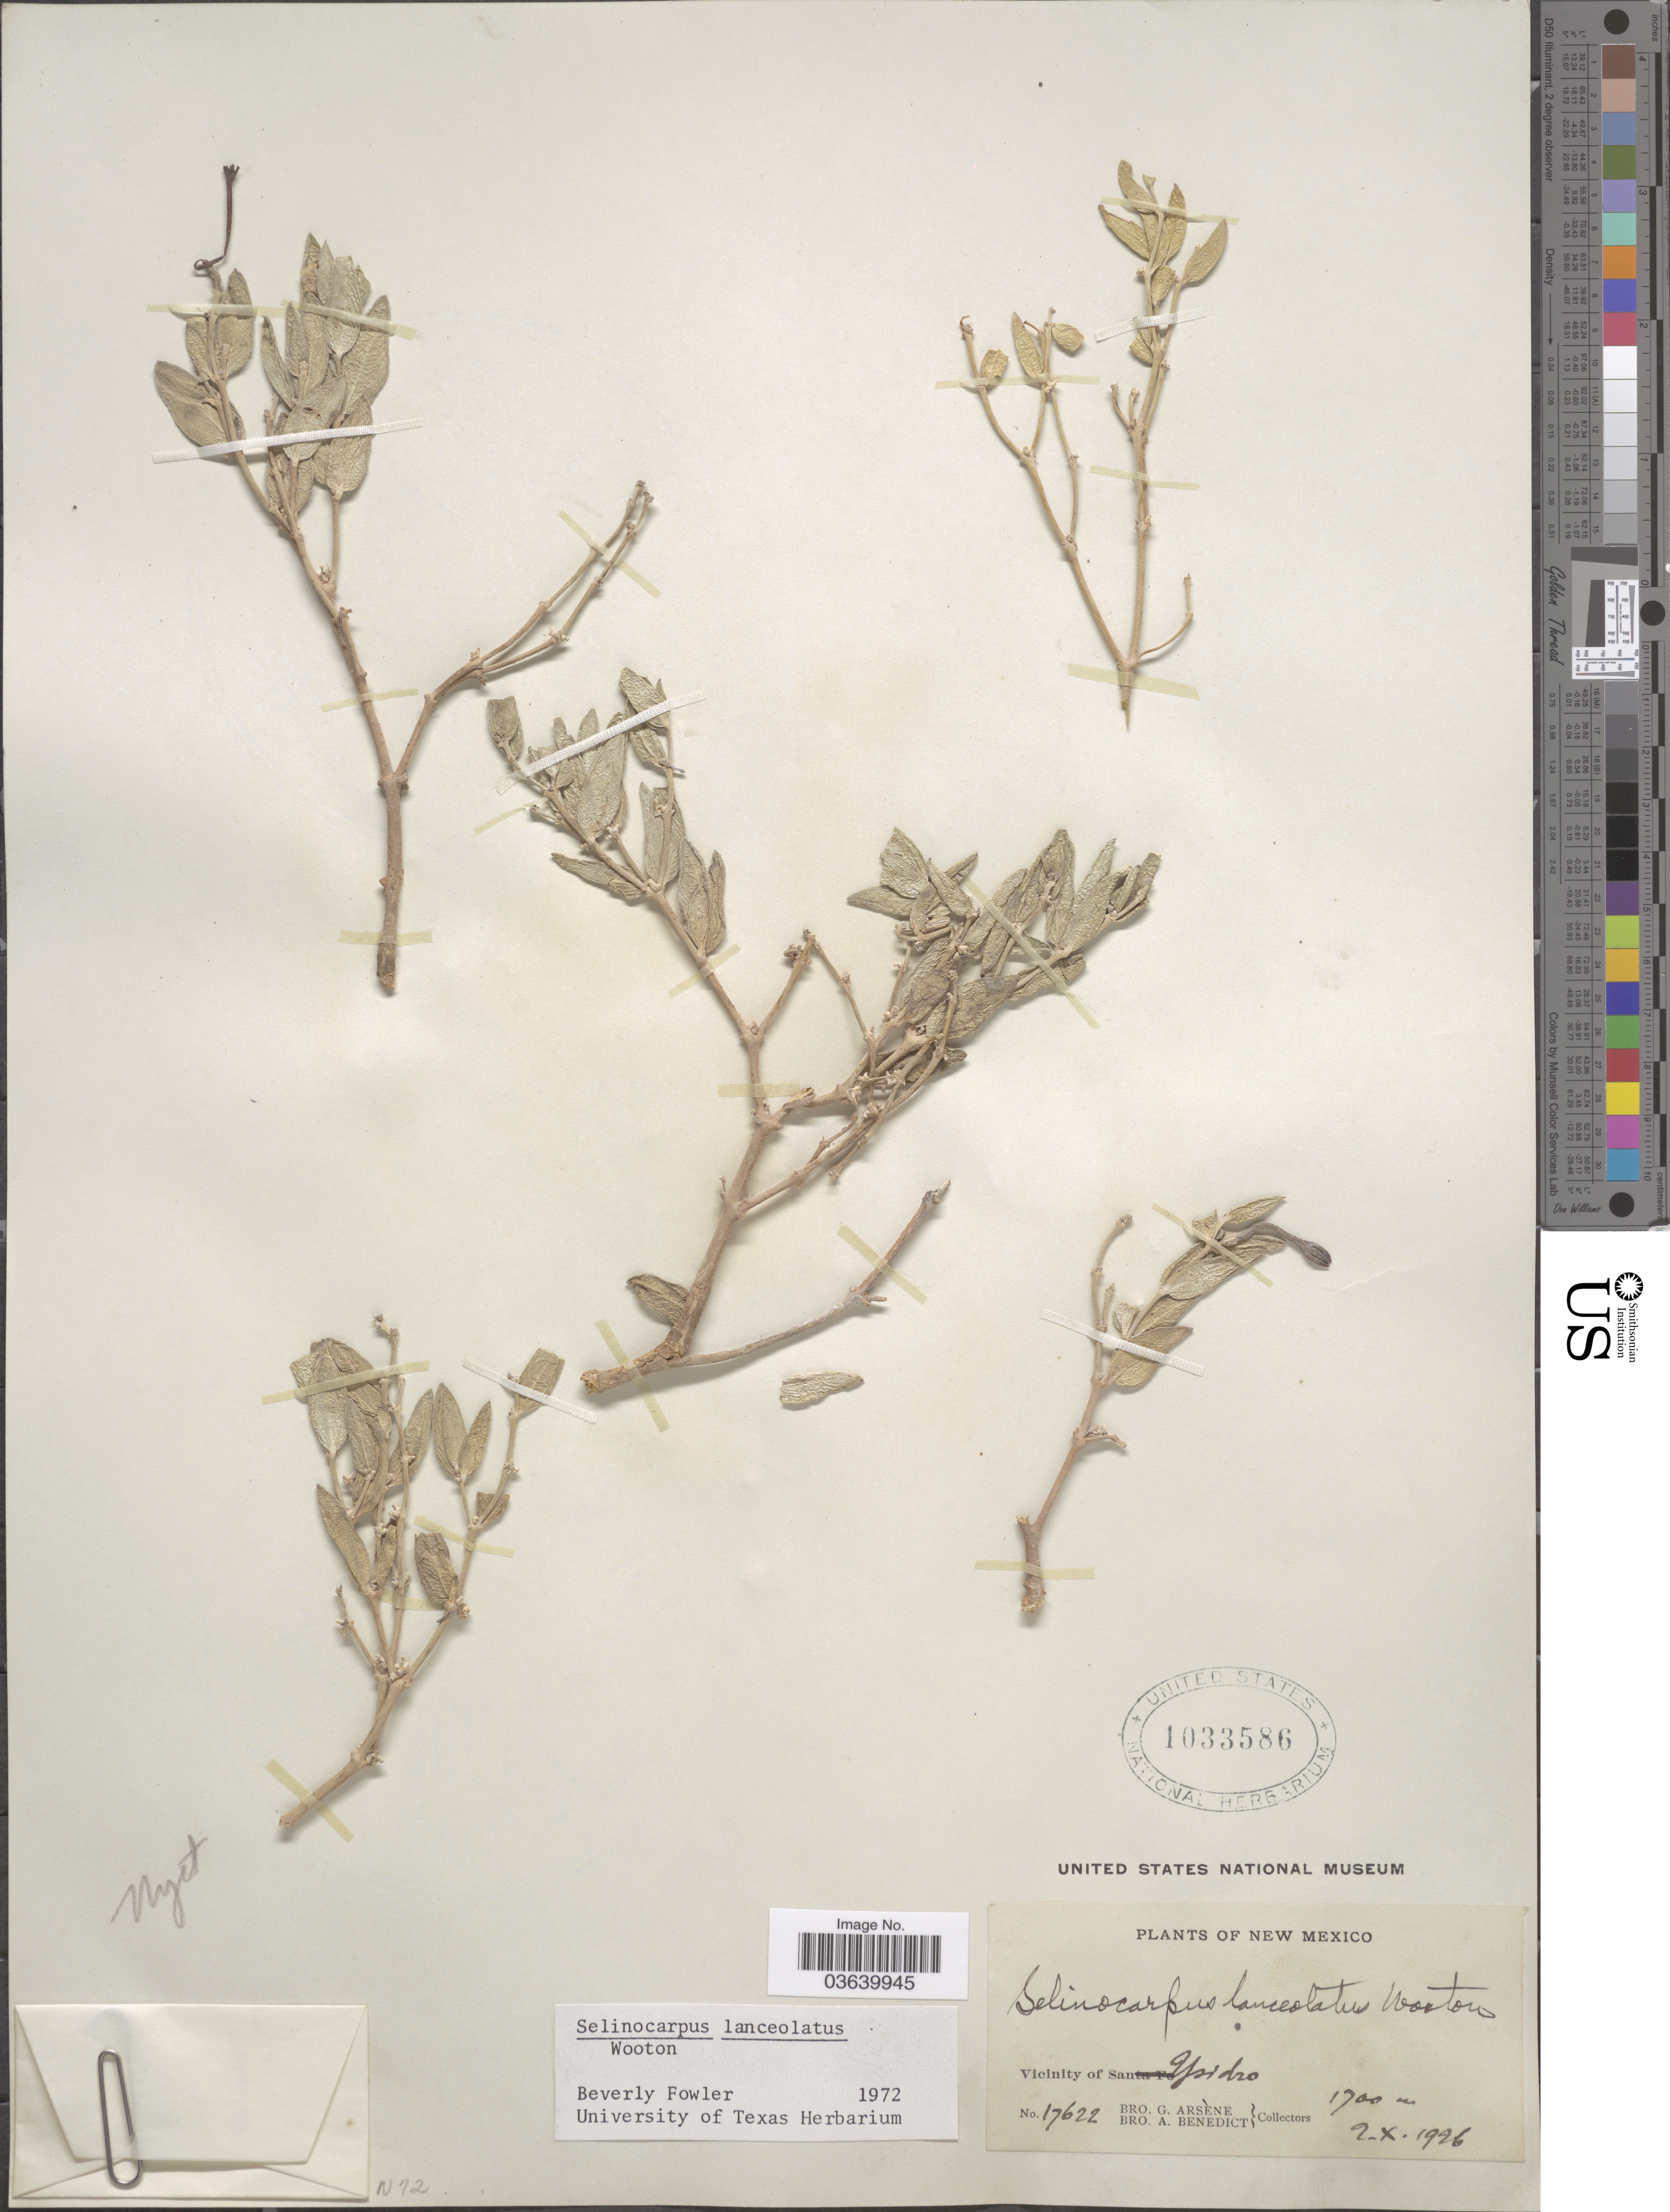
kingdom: Plantae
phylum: Tracheophyta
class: Magnoliopsida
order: Caryophyllales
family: Nyctaginaceae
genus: Acleisanthes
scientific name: Acleisanthes lanceolatus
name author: (Wooton) R.A. Levin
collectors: Bro. G. Arsène & Bro. A. Benedict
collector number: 17622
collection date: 1926-10-02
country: United States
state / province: New Mexico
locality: Vicinity of Ysidro.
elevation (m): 1700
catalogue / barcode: US 1033586